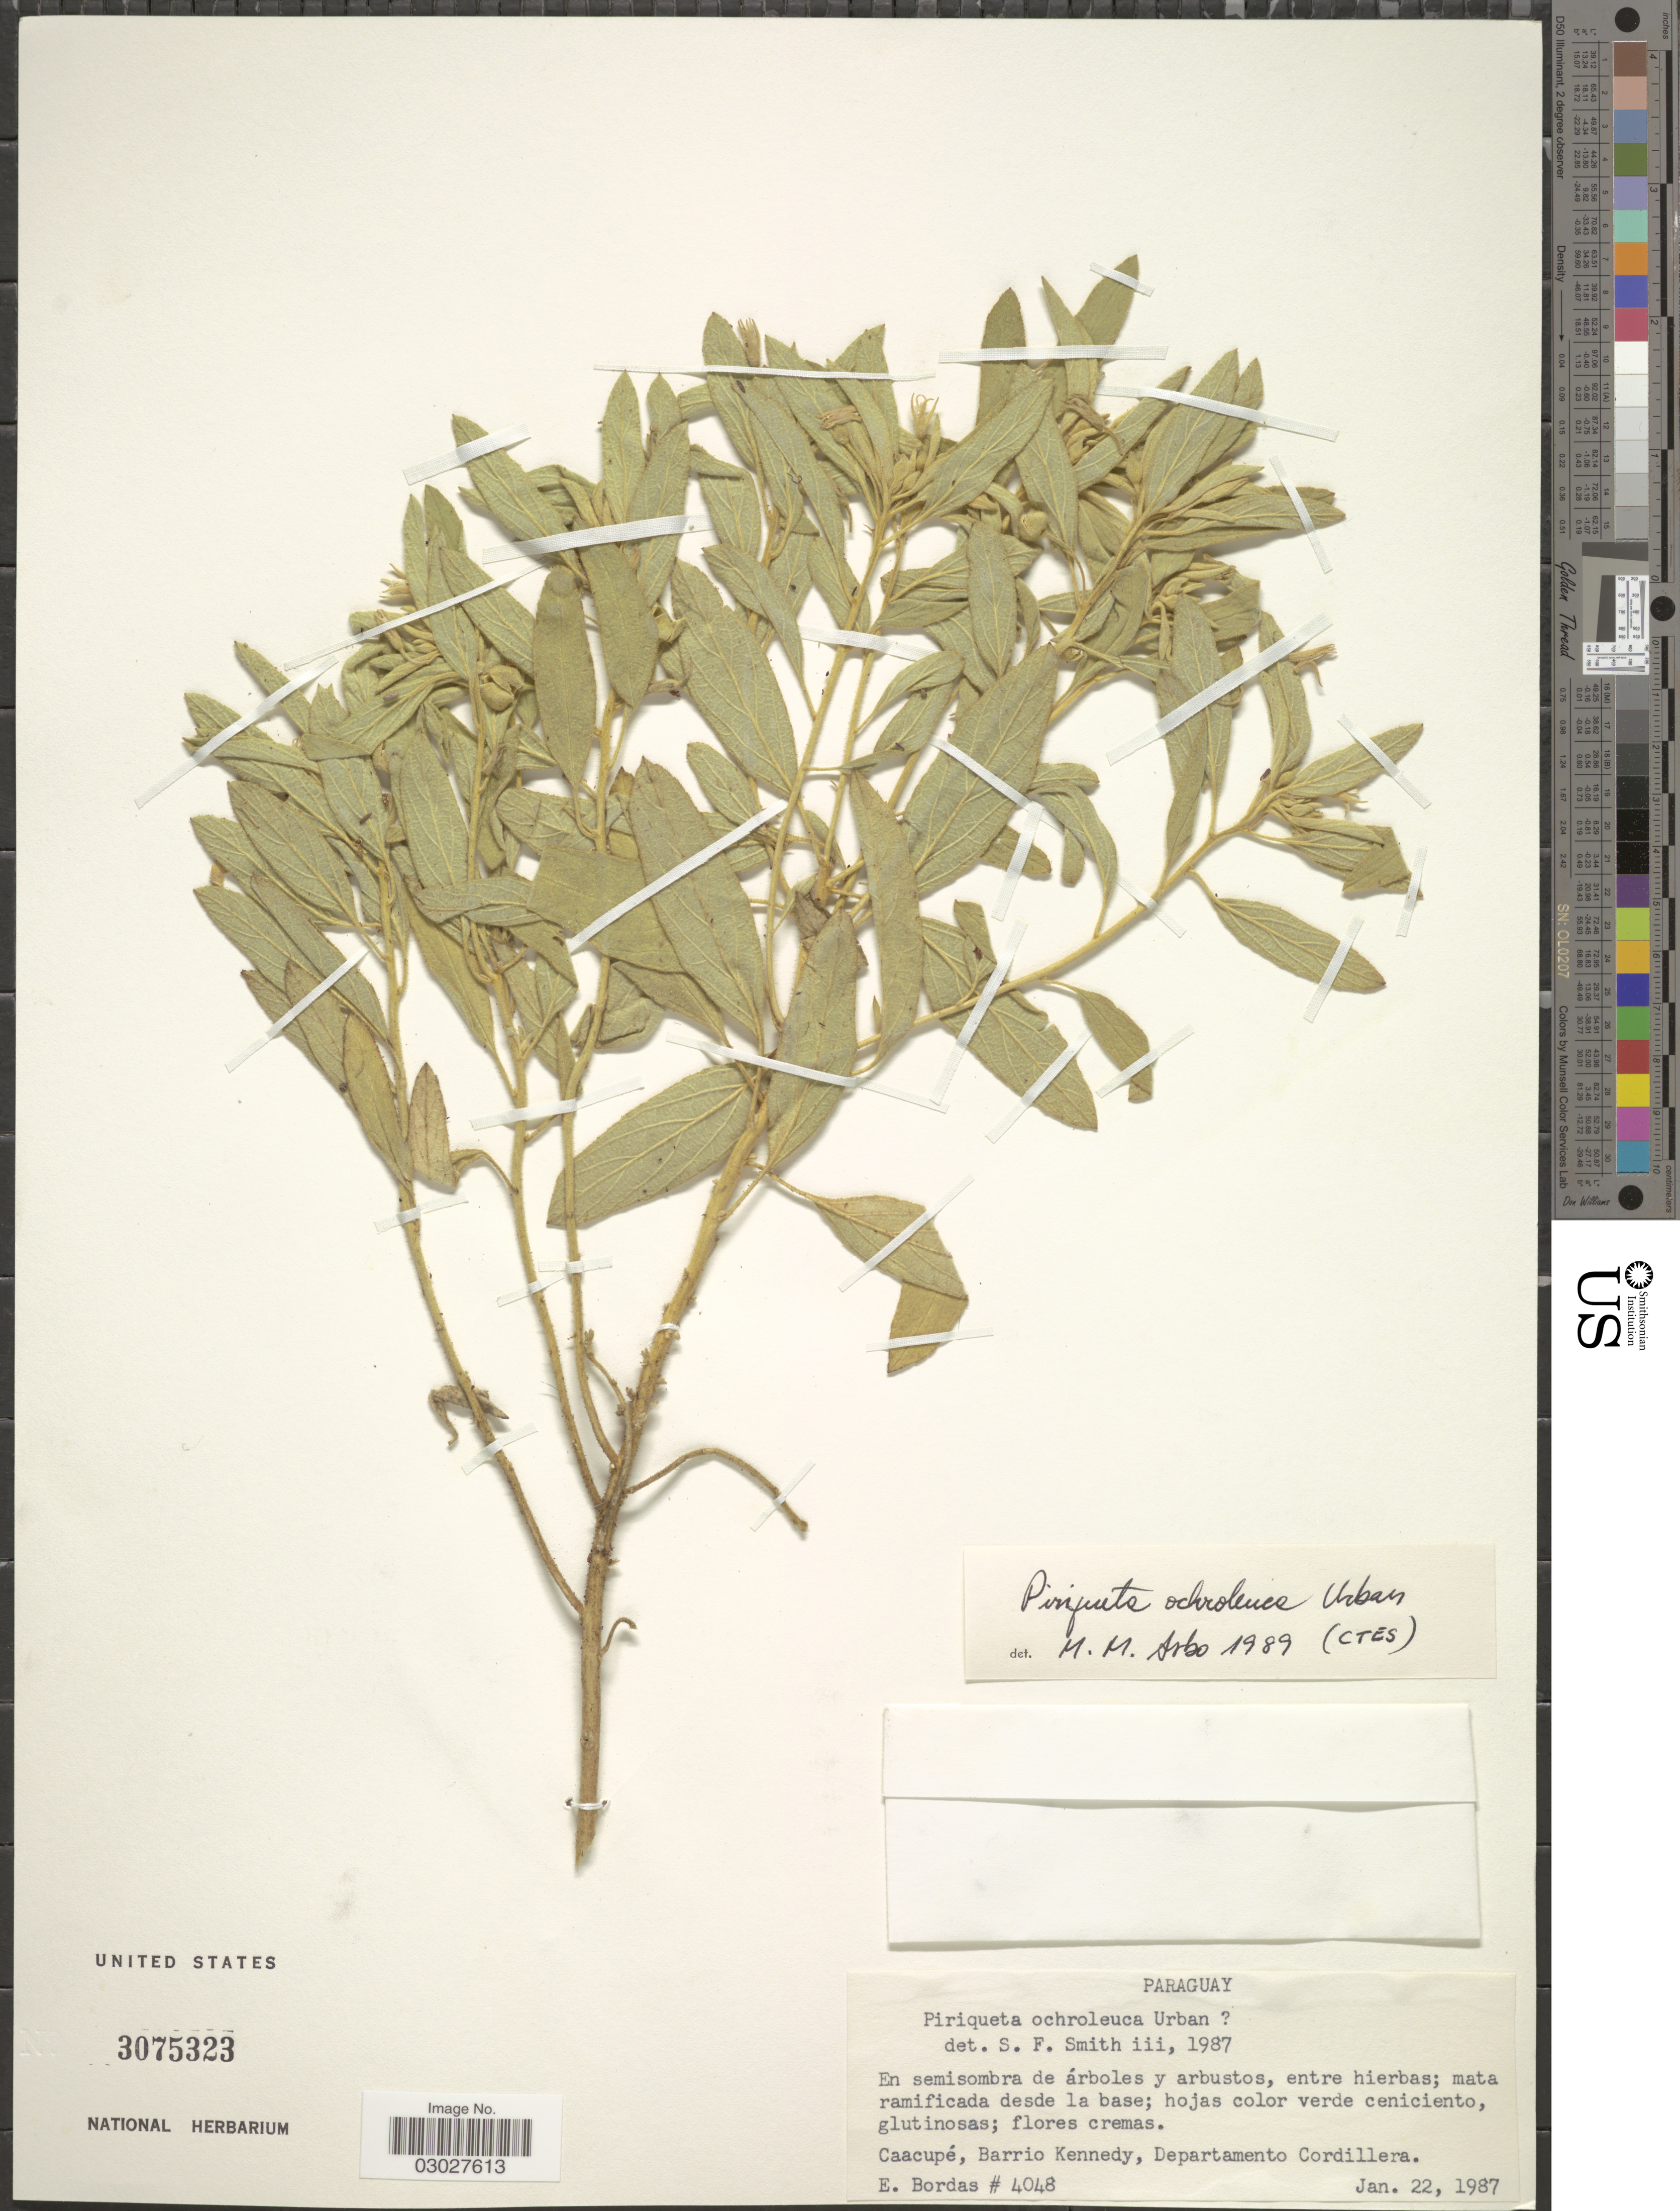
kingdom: Plantae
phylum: Tracheophyta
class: Magnoliopsida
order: Malpighiales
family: Turneraceae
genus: Piriqueta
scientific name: Piriqueta ochroleuca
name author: Urb.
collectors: E. Bordas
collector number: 4048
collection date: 1987-01-22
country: Paraguay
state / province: Cordillera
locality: Caacupé, Barrio Kennedy, Departamento Cordillera.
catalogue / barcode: US 3075323